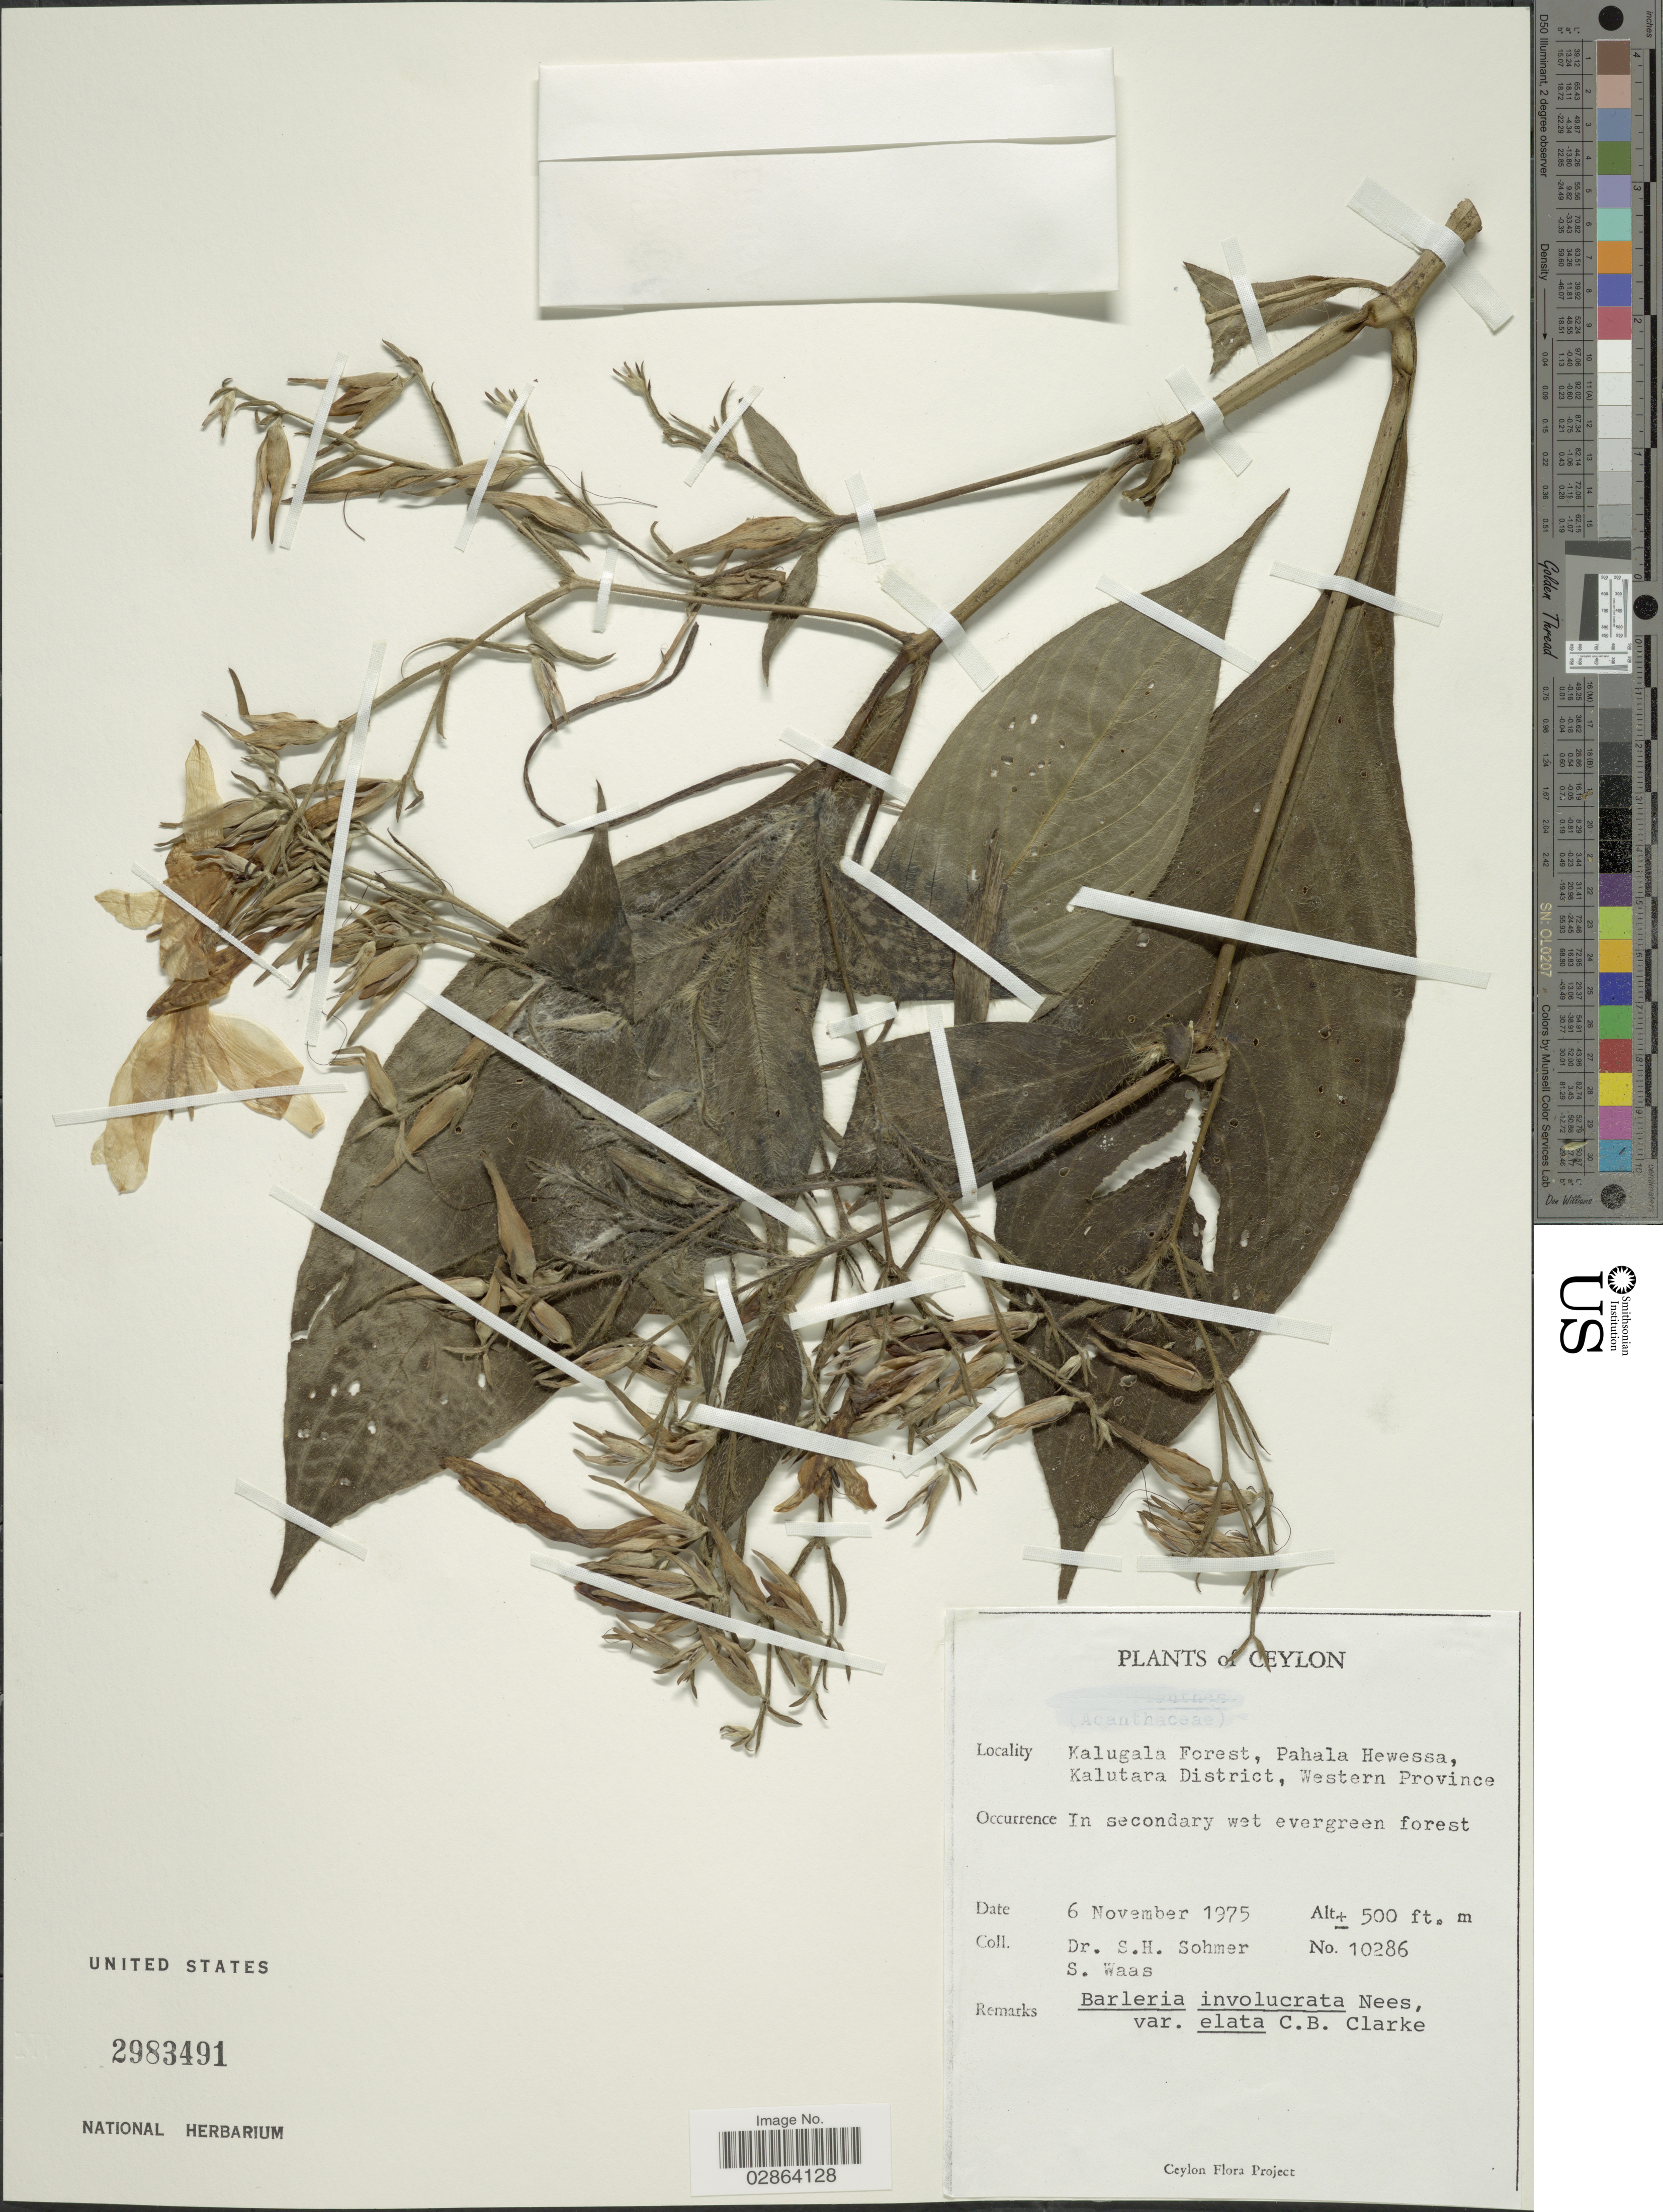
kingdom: Plantae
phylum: Tracheophyta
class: Magnoliopsida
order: Lamiales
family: Acanthaceae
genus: Barleria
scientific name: Barleria involucrata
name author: Nees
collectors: S. H. Sohmer & S. Waas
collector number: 10286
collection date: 1975-11-06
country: Sri Lanka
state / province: Western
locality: Ceylon, Kalugala Forest, Pahala Hewessa, Kalutara District, Western Province.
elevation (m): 152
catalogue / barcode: US 2983491